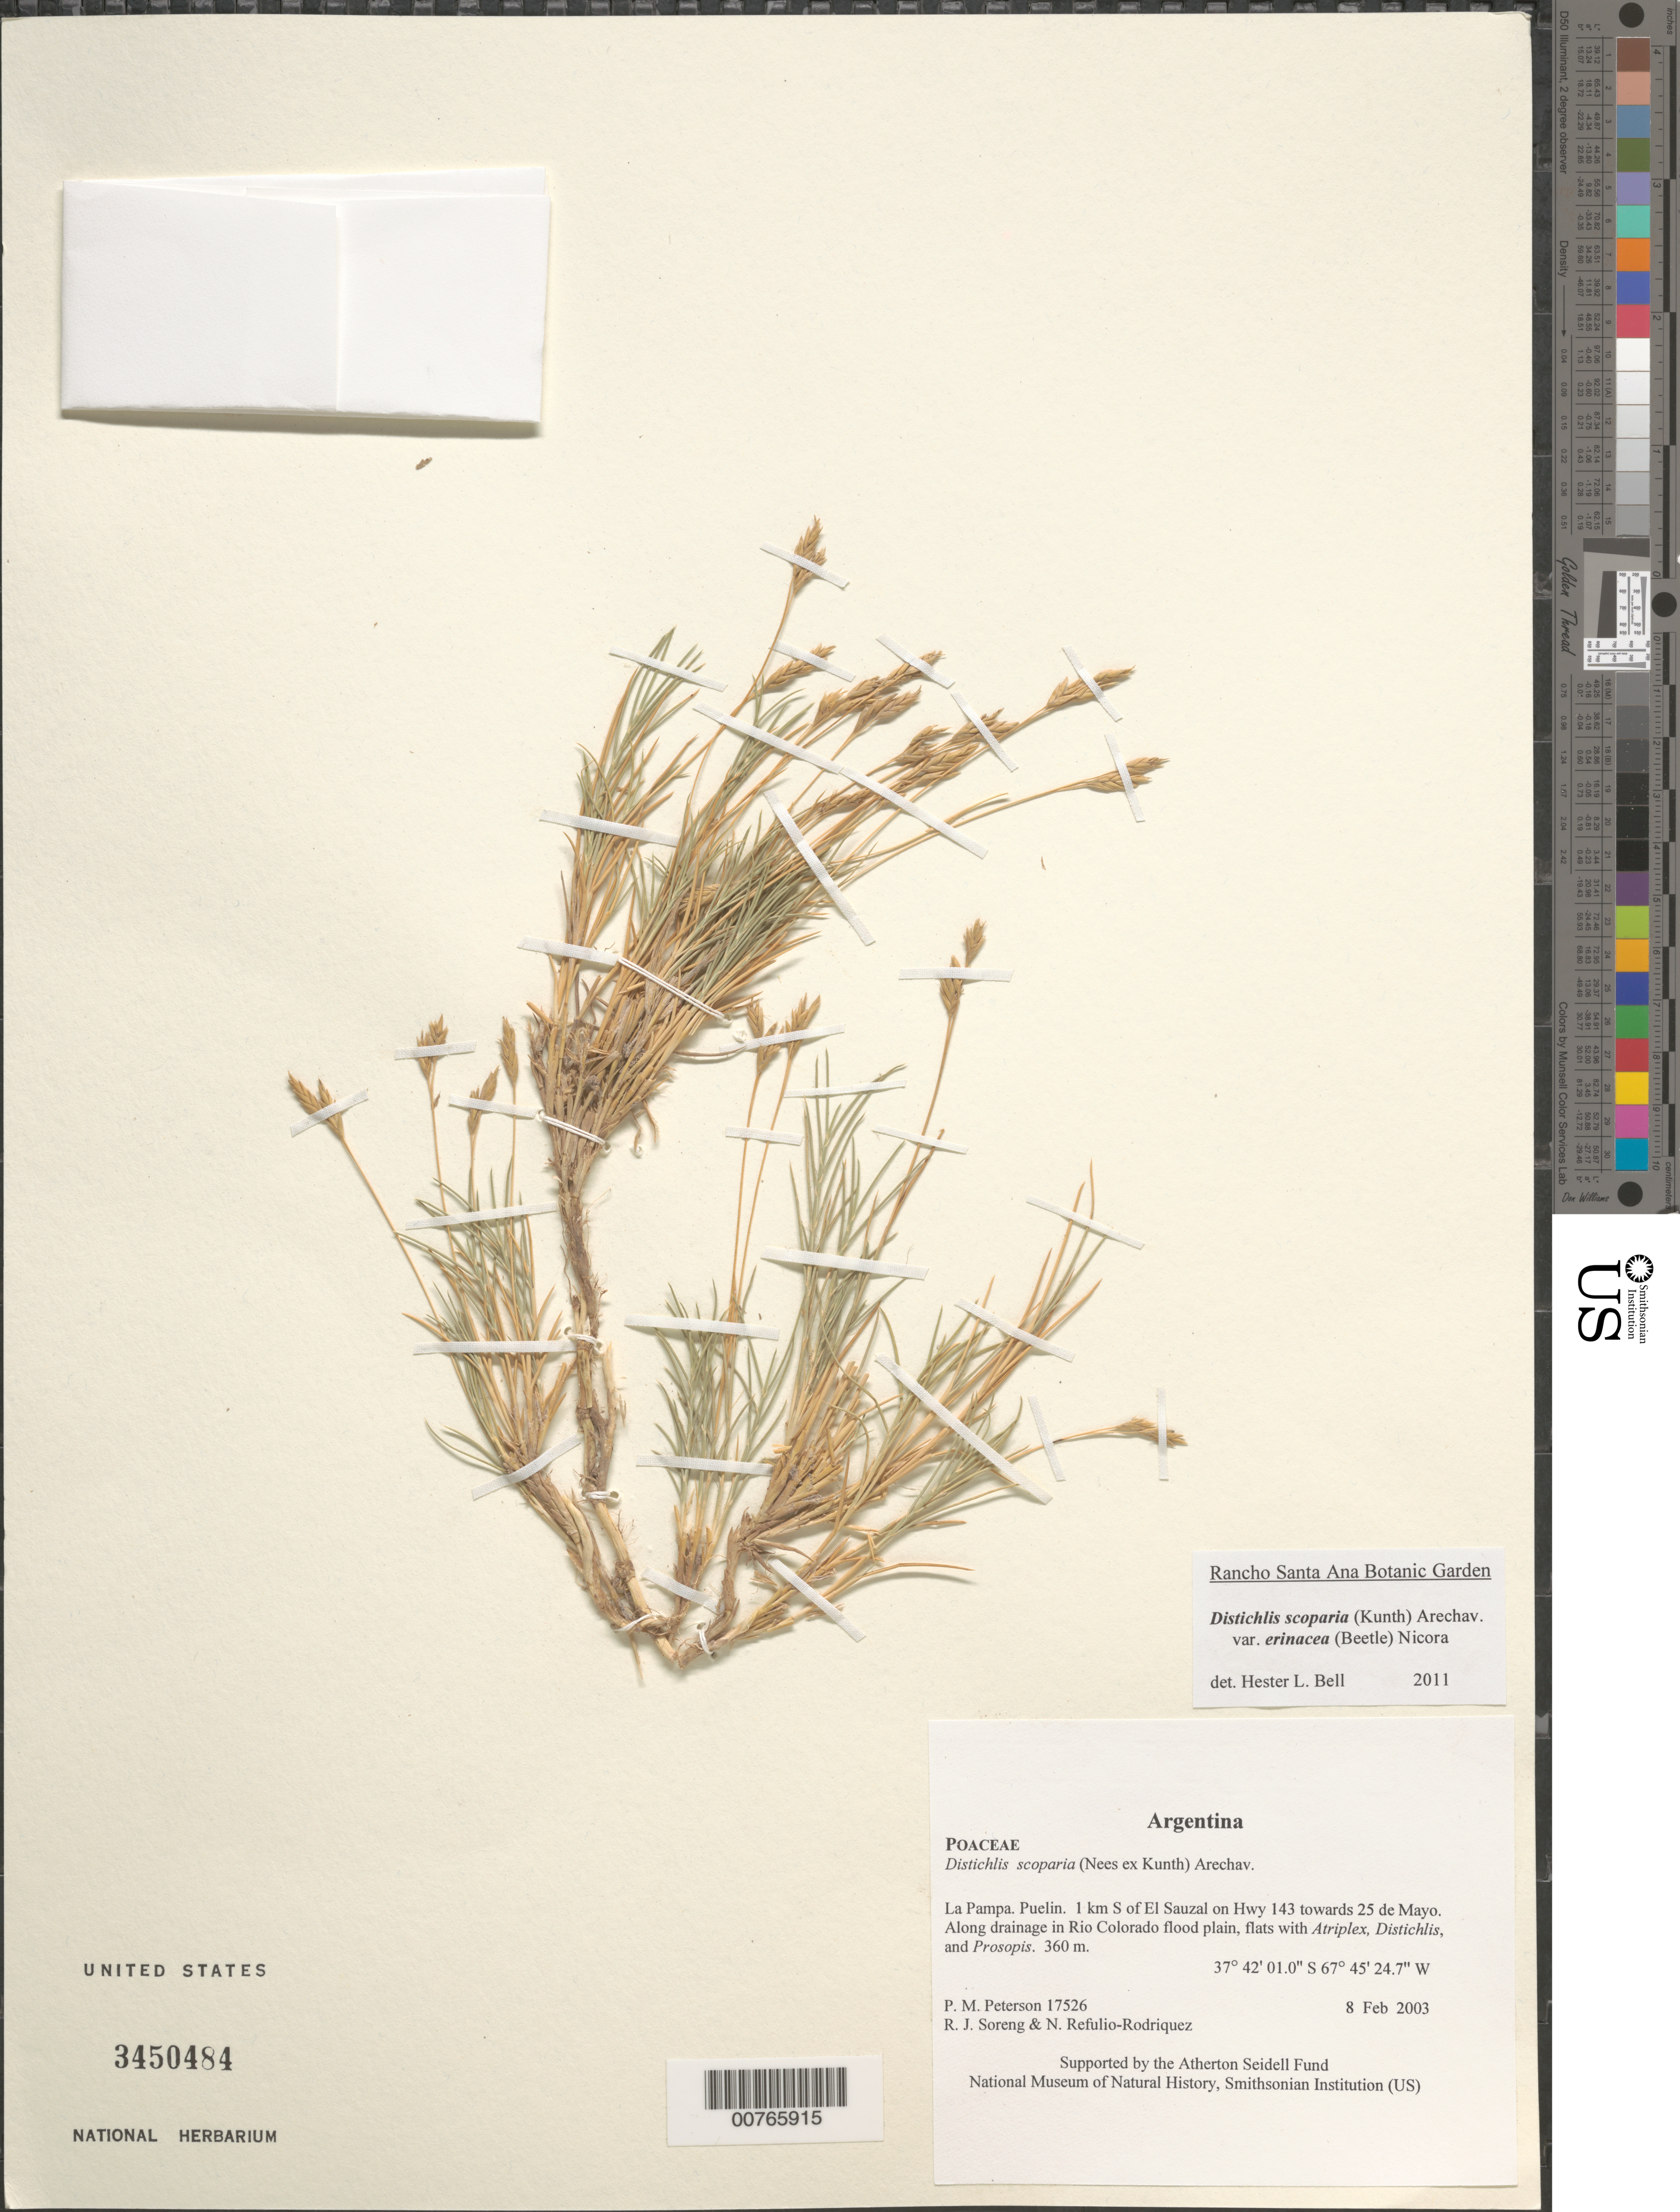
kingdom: Plantae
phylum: Tracheophyta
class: Liliopsida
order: Poales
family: Poaceae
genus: Distichlis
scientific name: Distichlis spicata subsp. spicata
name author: (L.) Greene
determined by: Bell, H. L.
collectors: P. M. Peterson, R. J. Soreng & N. Refulio-Rodríguez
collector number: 17526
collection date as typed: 08 Feb 2003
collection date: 2003-02-08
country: Argentina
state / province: La Pampa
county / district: Puelin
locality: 1 km S of El Sauzal on Hwy 143 towards 25 de Mayo. Along drainage in Rio Colorado flood plain, flats with Atriplex, Distichlis, and Prosopis.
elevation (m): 360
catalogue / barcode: US 3450484